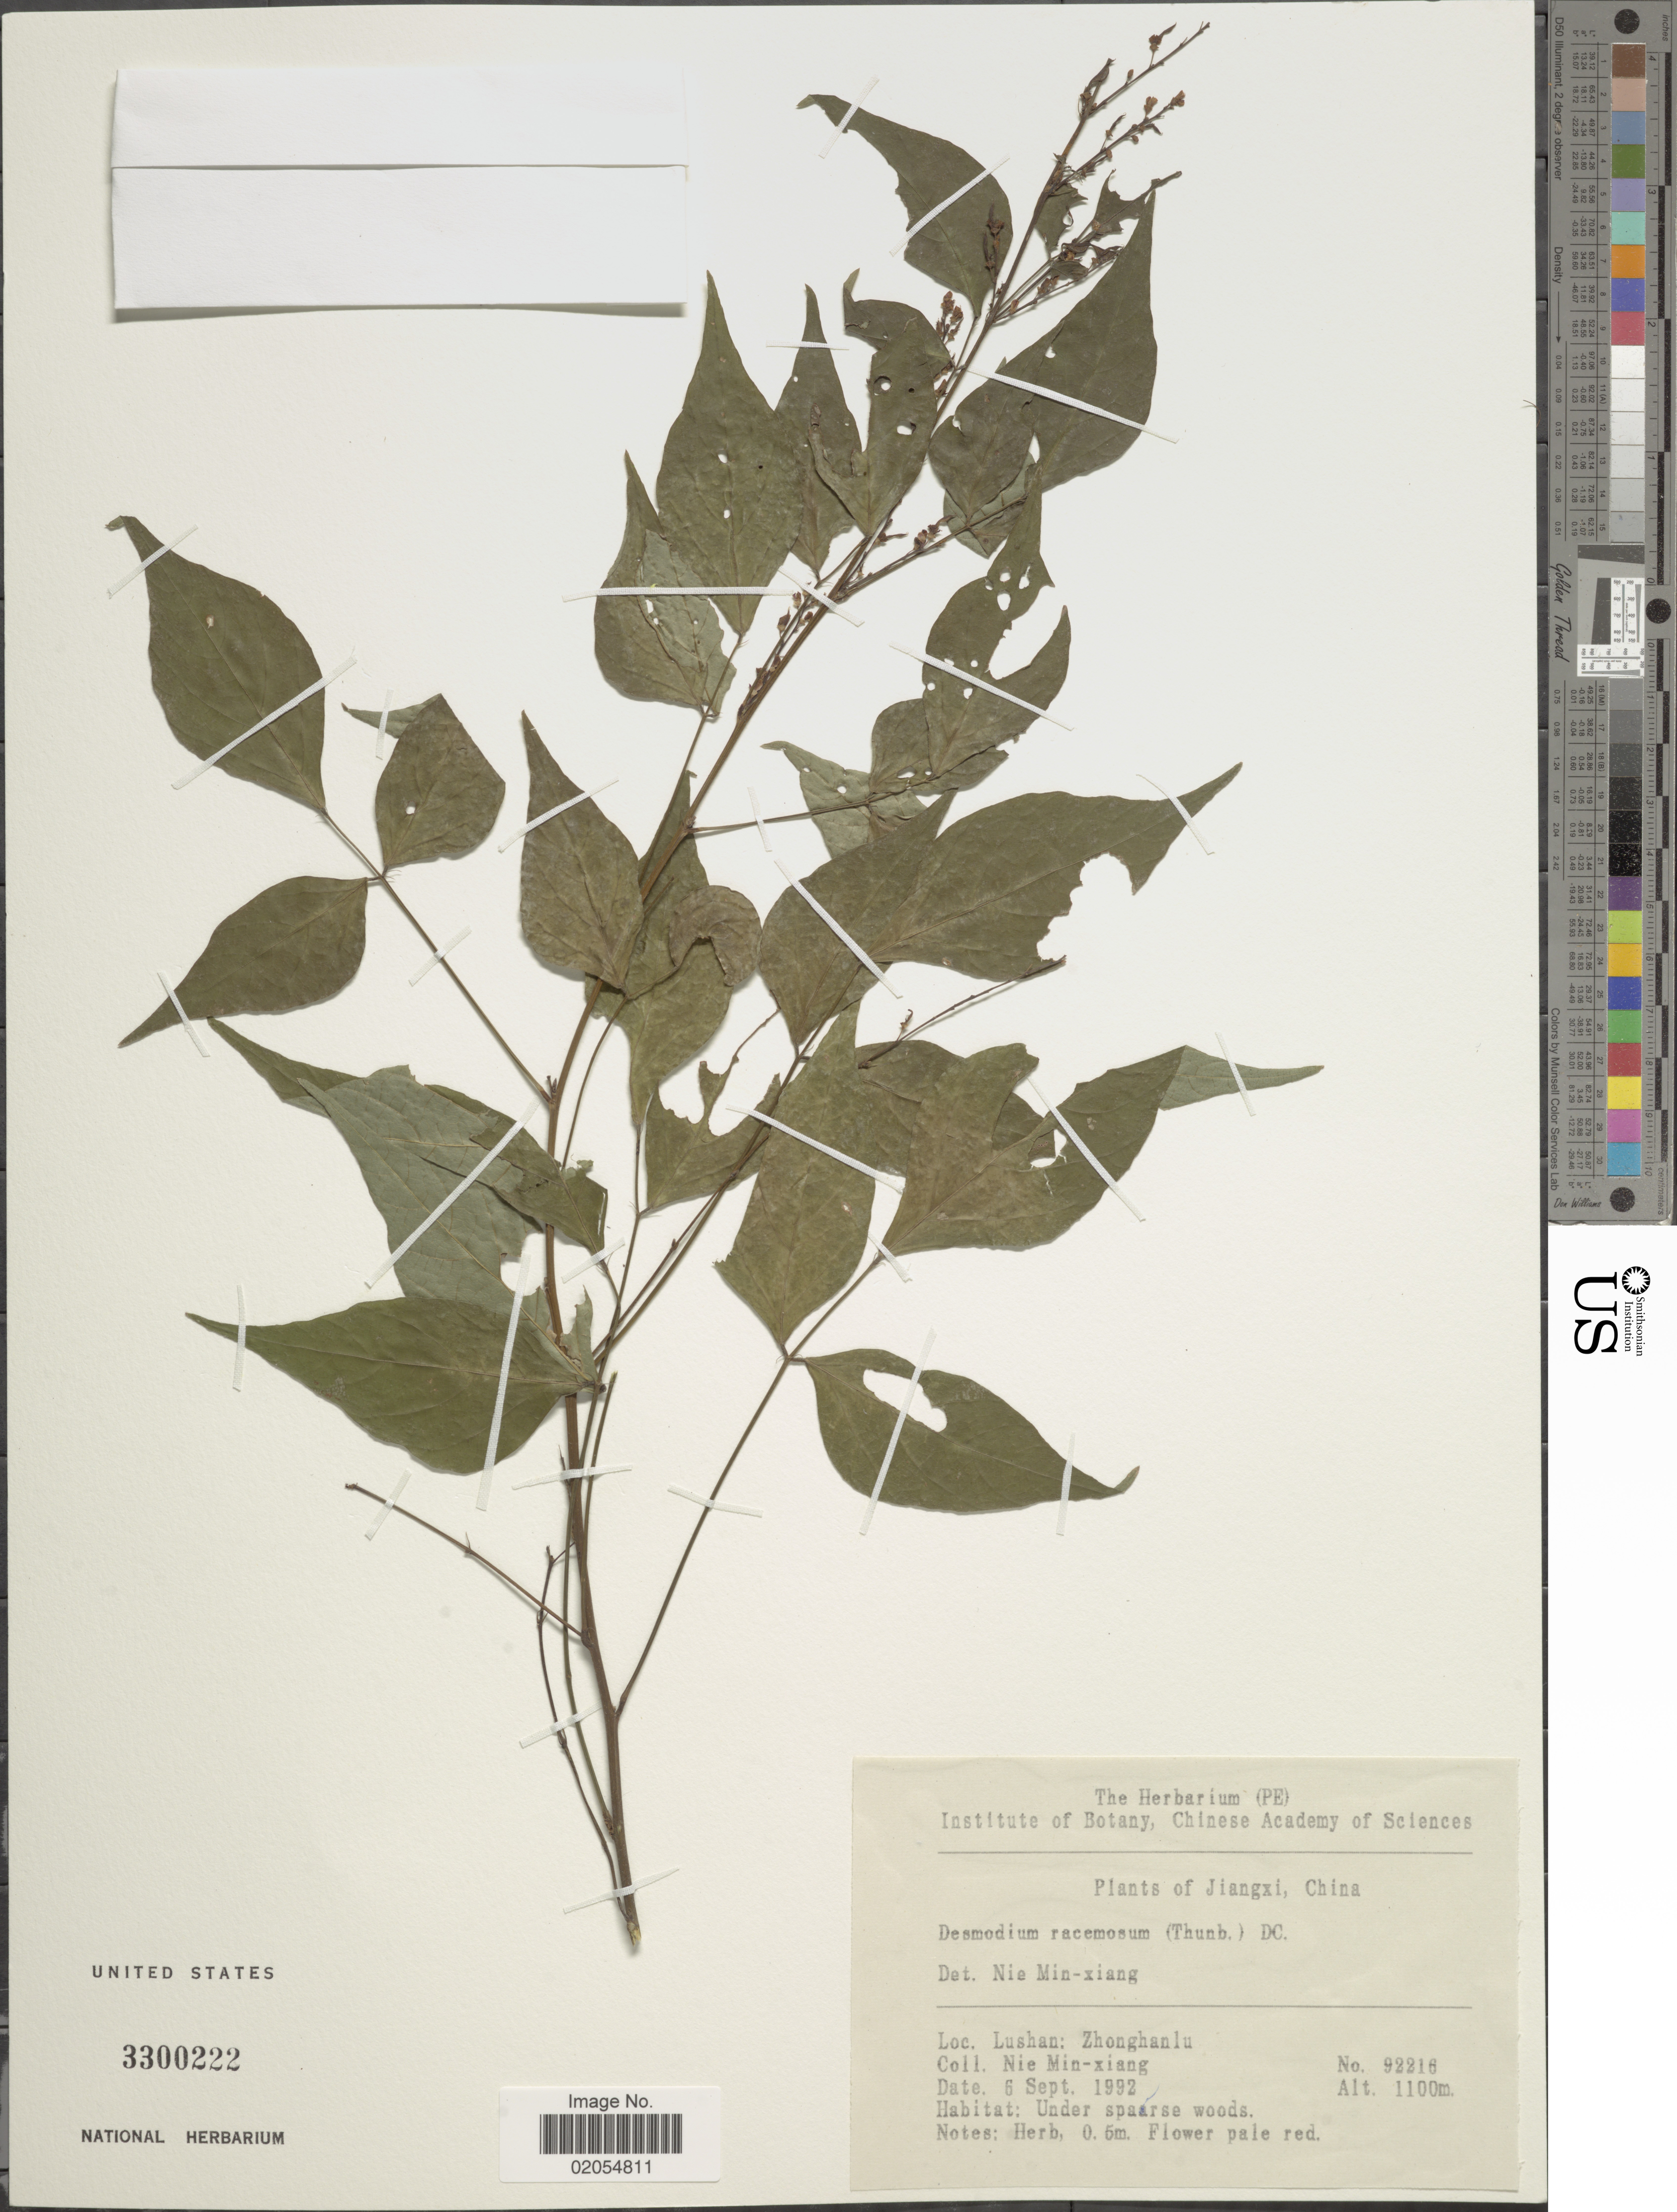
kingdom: Plantae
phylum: Tracheophyta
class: Magnoliopsida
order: Fabales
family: Fabaceae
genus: Hylodesmum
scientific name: Hylodesmum podocarpum subsp. oxyphyllum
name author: (DC.) H. Ohashi & R.R. Mill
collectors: M. Nie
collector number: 92216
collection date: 1992-09-06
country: China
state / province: Jiangxi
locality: Lushan: Zhonghanlu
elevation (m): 1100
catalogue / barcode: US 3300222